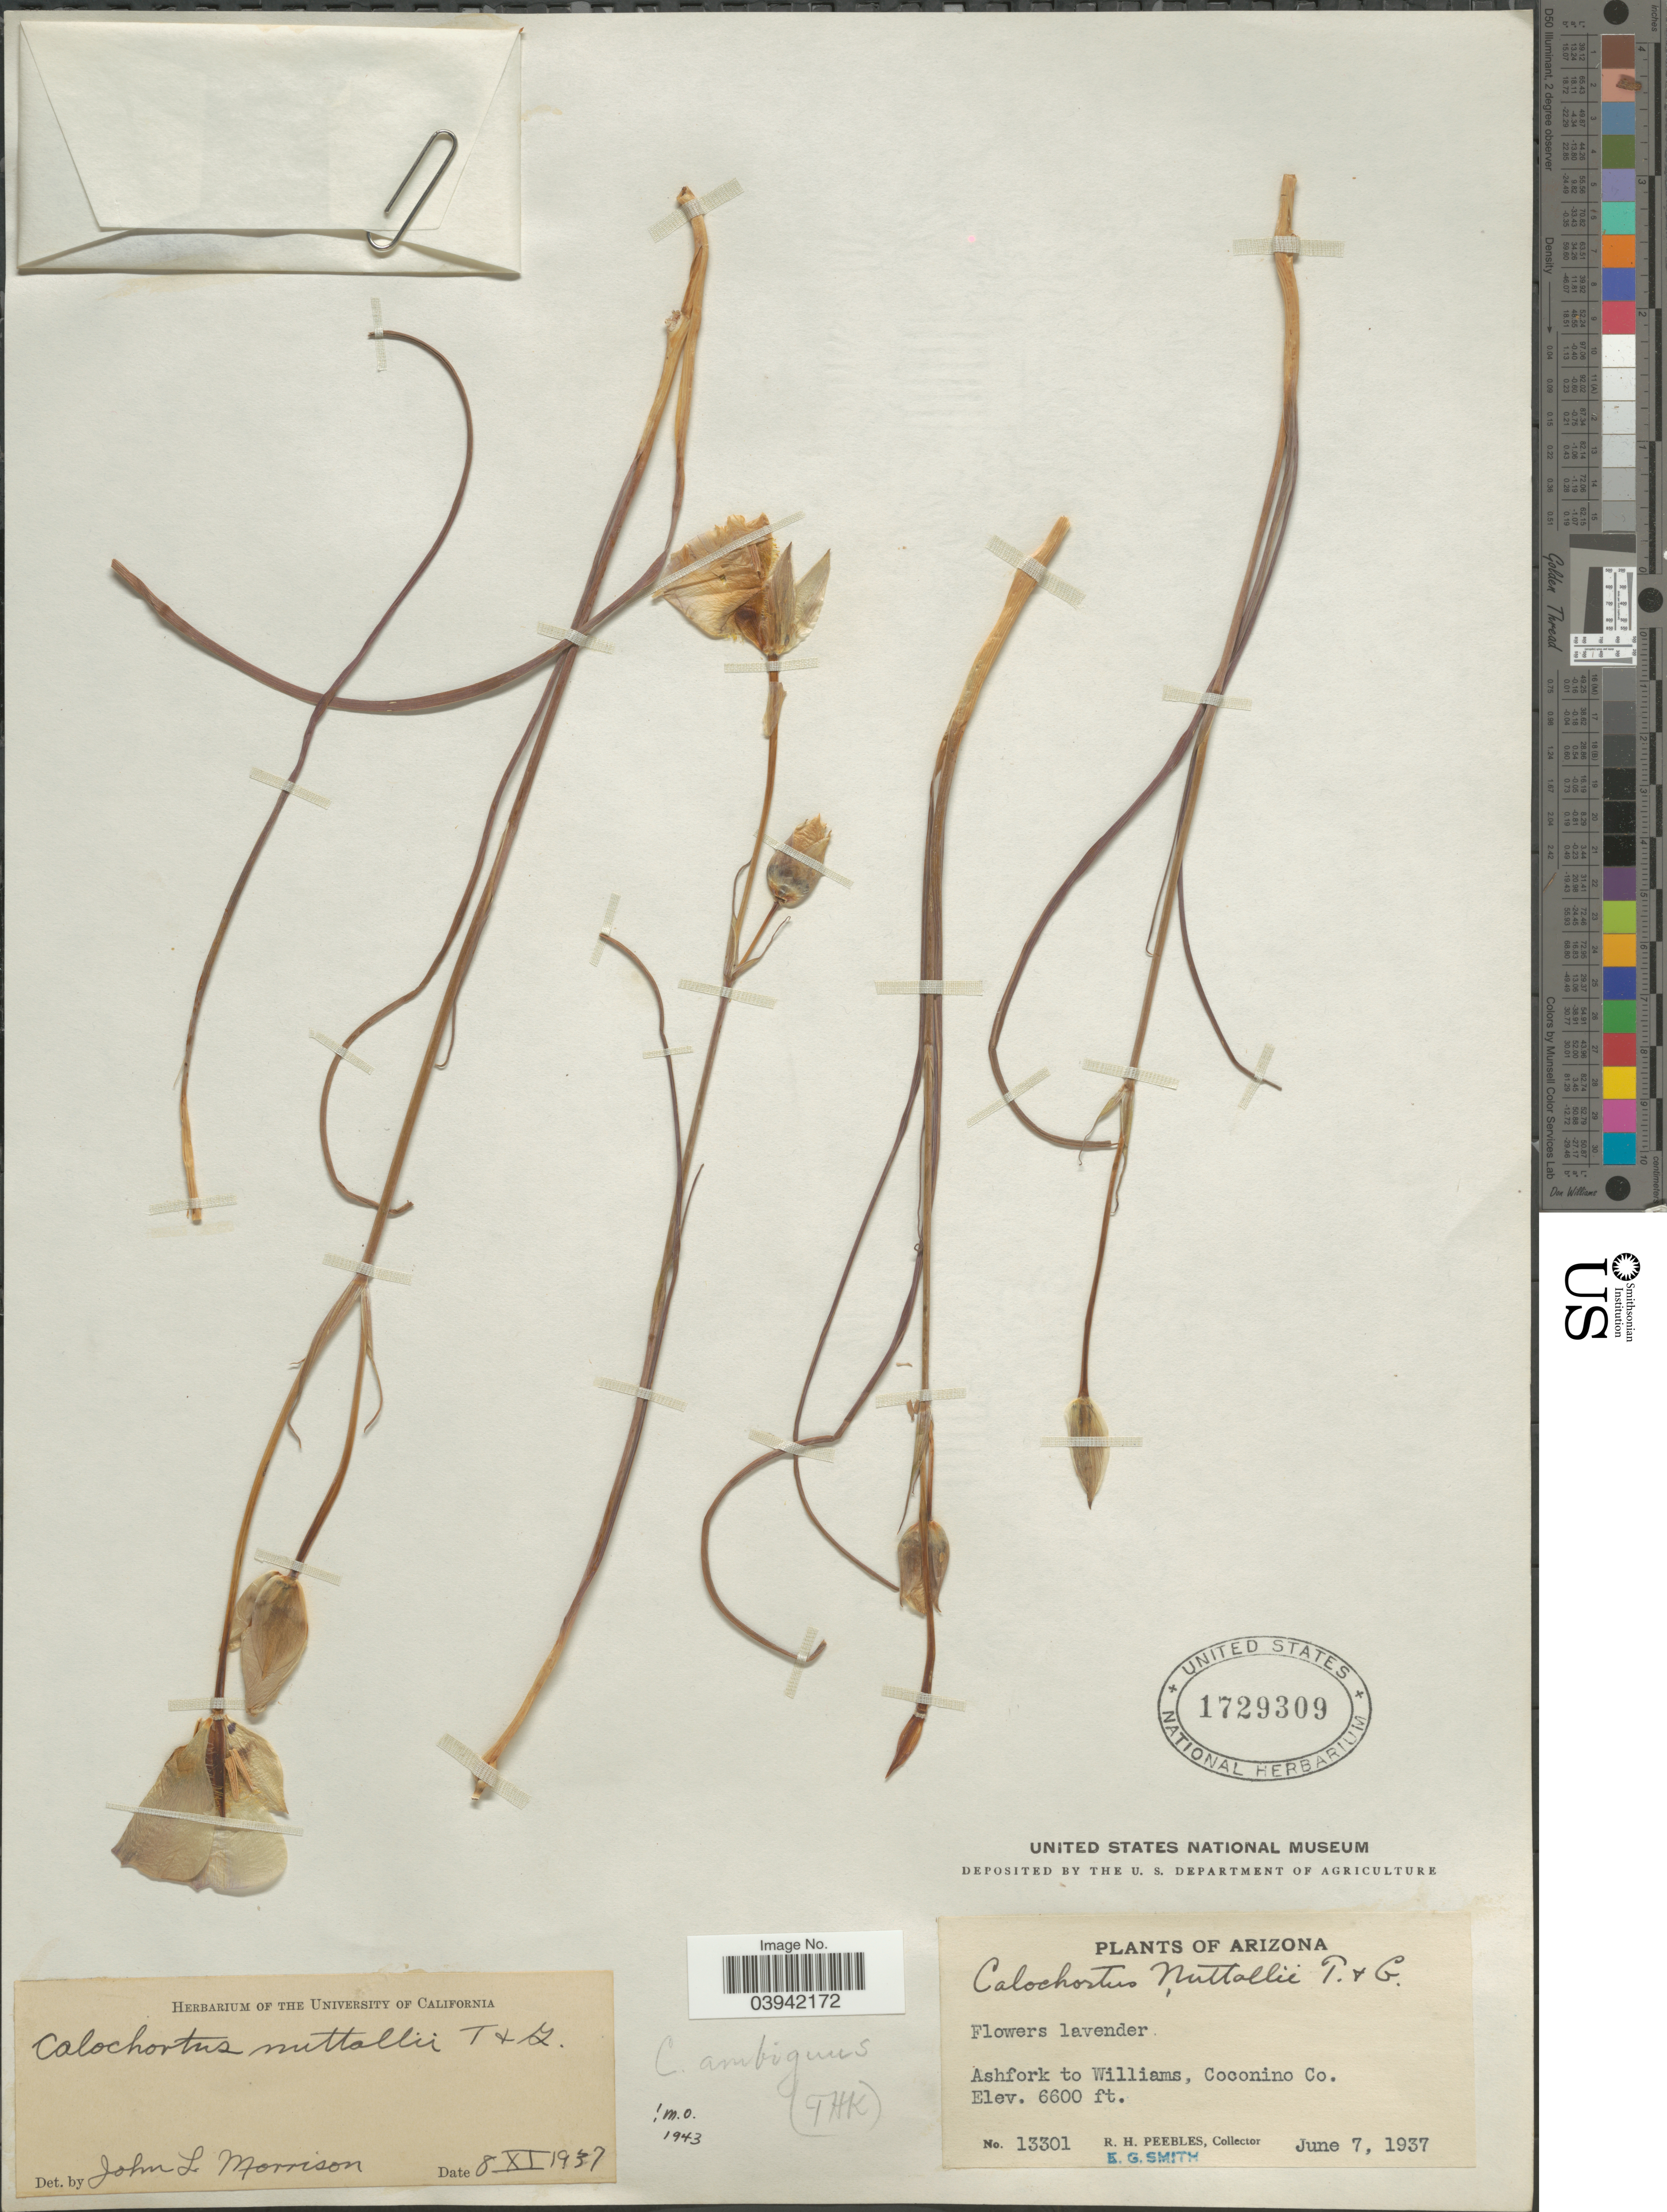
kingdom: Plantae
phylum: Tracheophyta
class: Liliopsida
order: Liliales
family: Liliaceae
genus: Calochortus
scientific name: Calochortus ambiguus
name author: (M.E. Jones) Ownbey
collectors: R. H. Peebles & E. G. Smith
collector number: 13301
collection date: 1937-06-07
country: United States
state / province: Arizona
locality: Ashfork to Williams, Coconino Co.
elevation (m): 2012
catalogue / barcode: US 1729309